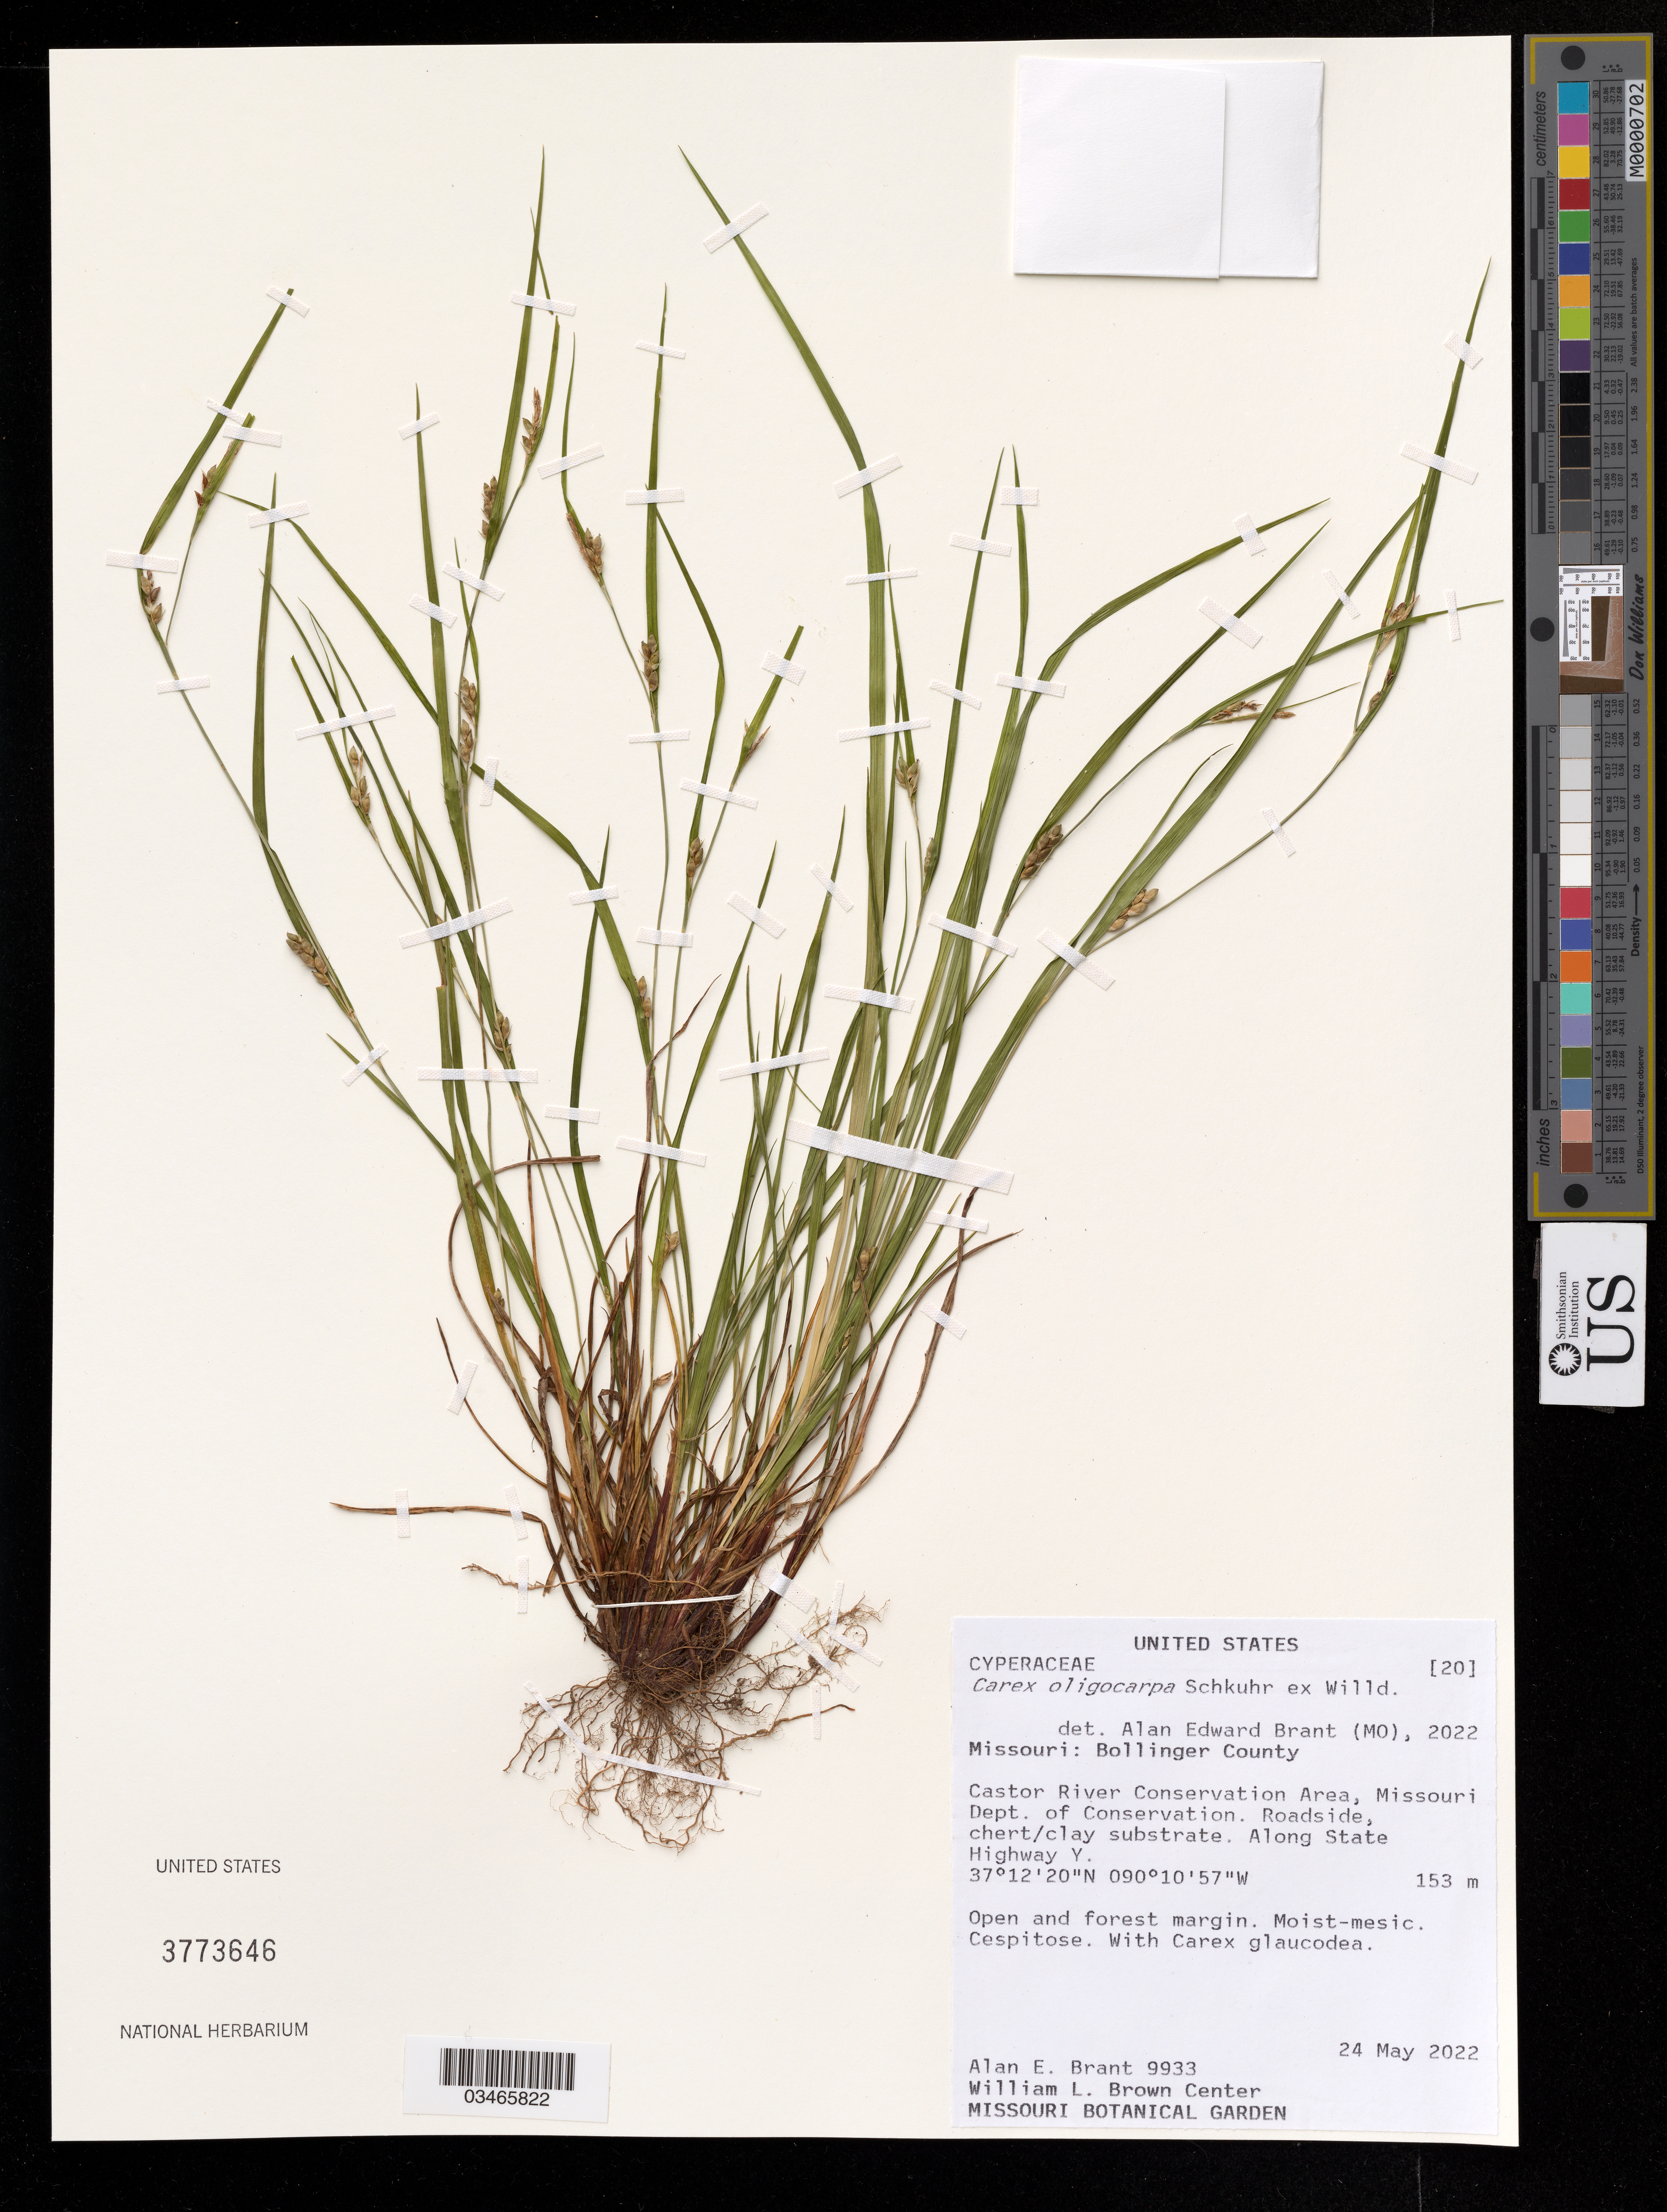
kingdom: Plantae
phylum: Tracheophyta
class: Liliopsida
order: Poales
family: Cyperaceae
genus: Carex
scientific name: Carex oligocarpa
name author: Willd.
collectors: A. Brant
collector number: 9933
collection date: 2022-05-24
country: United States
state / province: Missouri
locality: Castor River Conservation Area, Missouri Dept. of Conservation. Roadside, chert/clay substrate. Along State Highway Y.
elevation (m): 153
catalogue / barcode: US 3773646